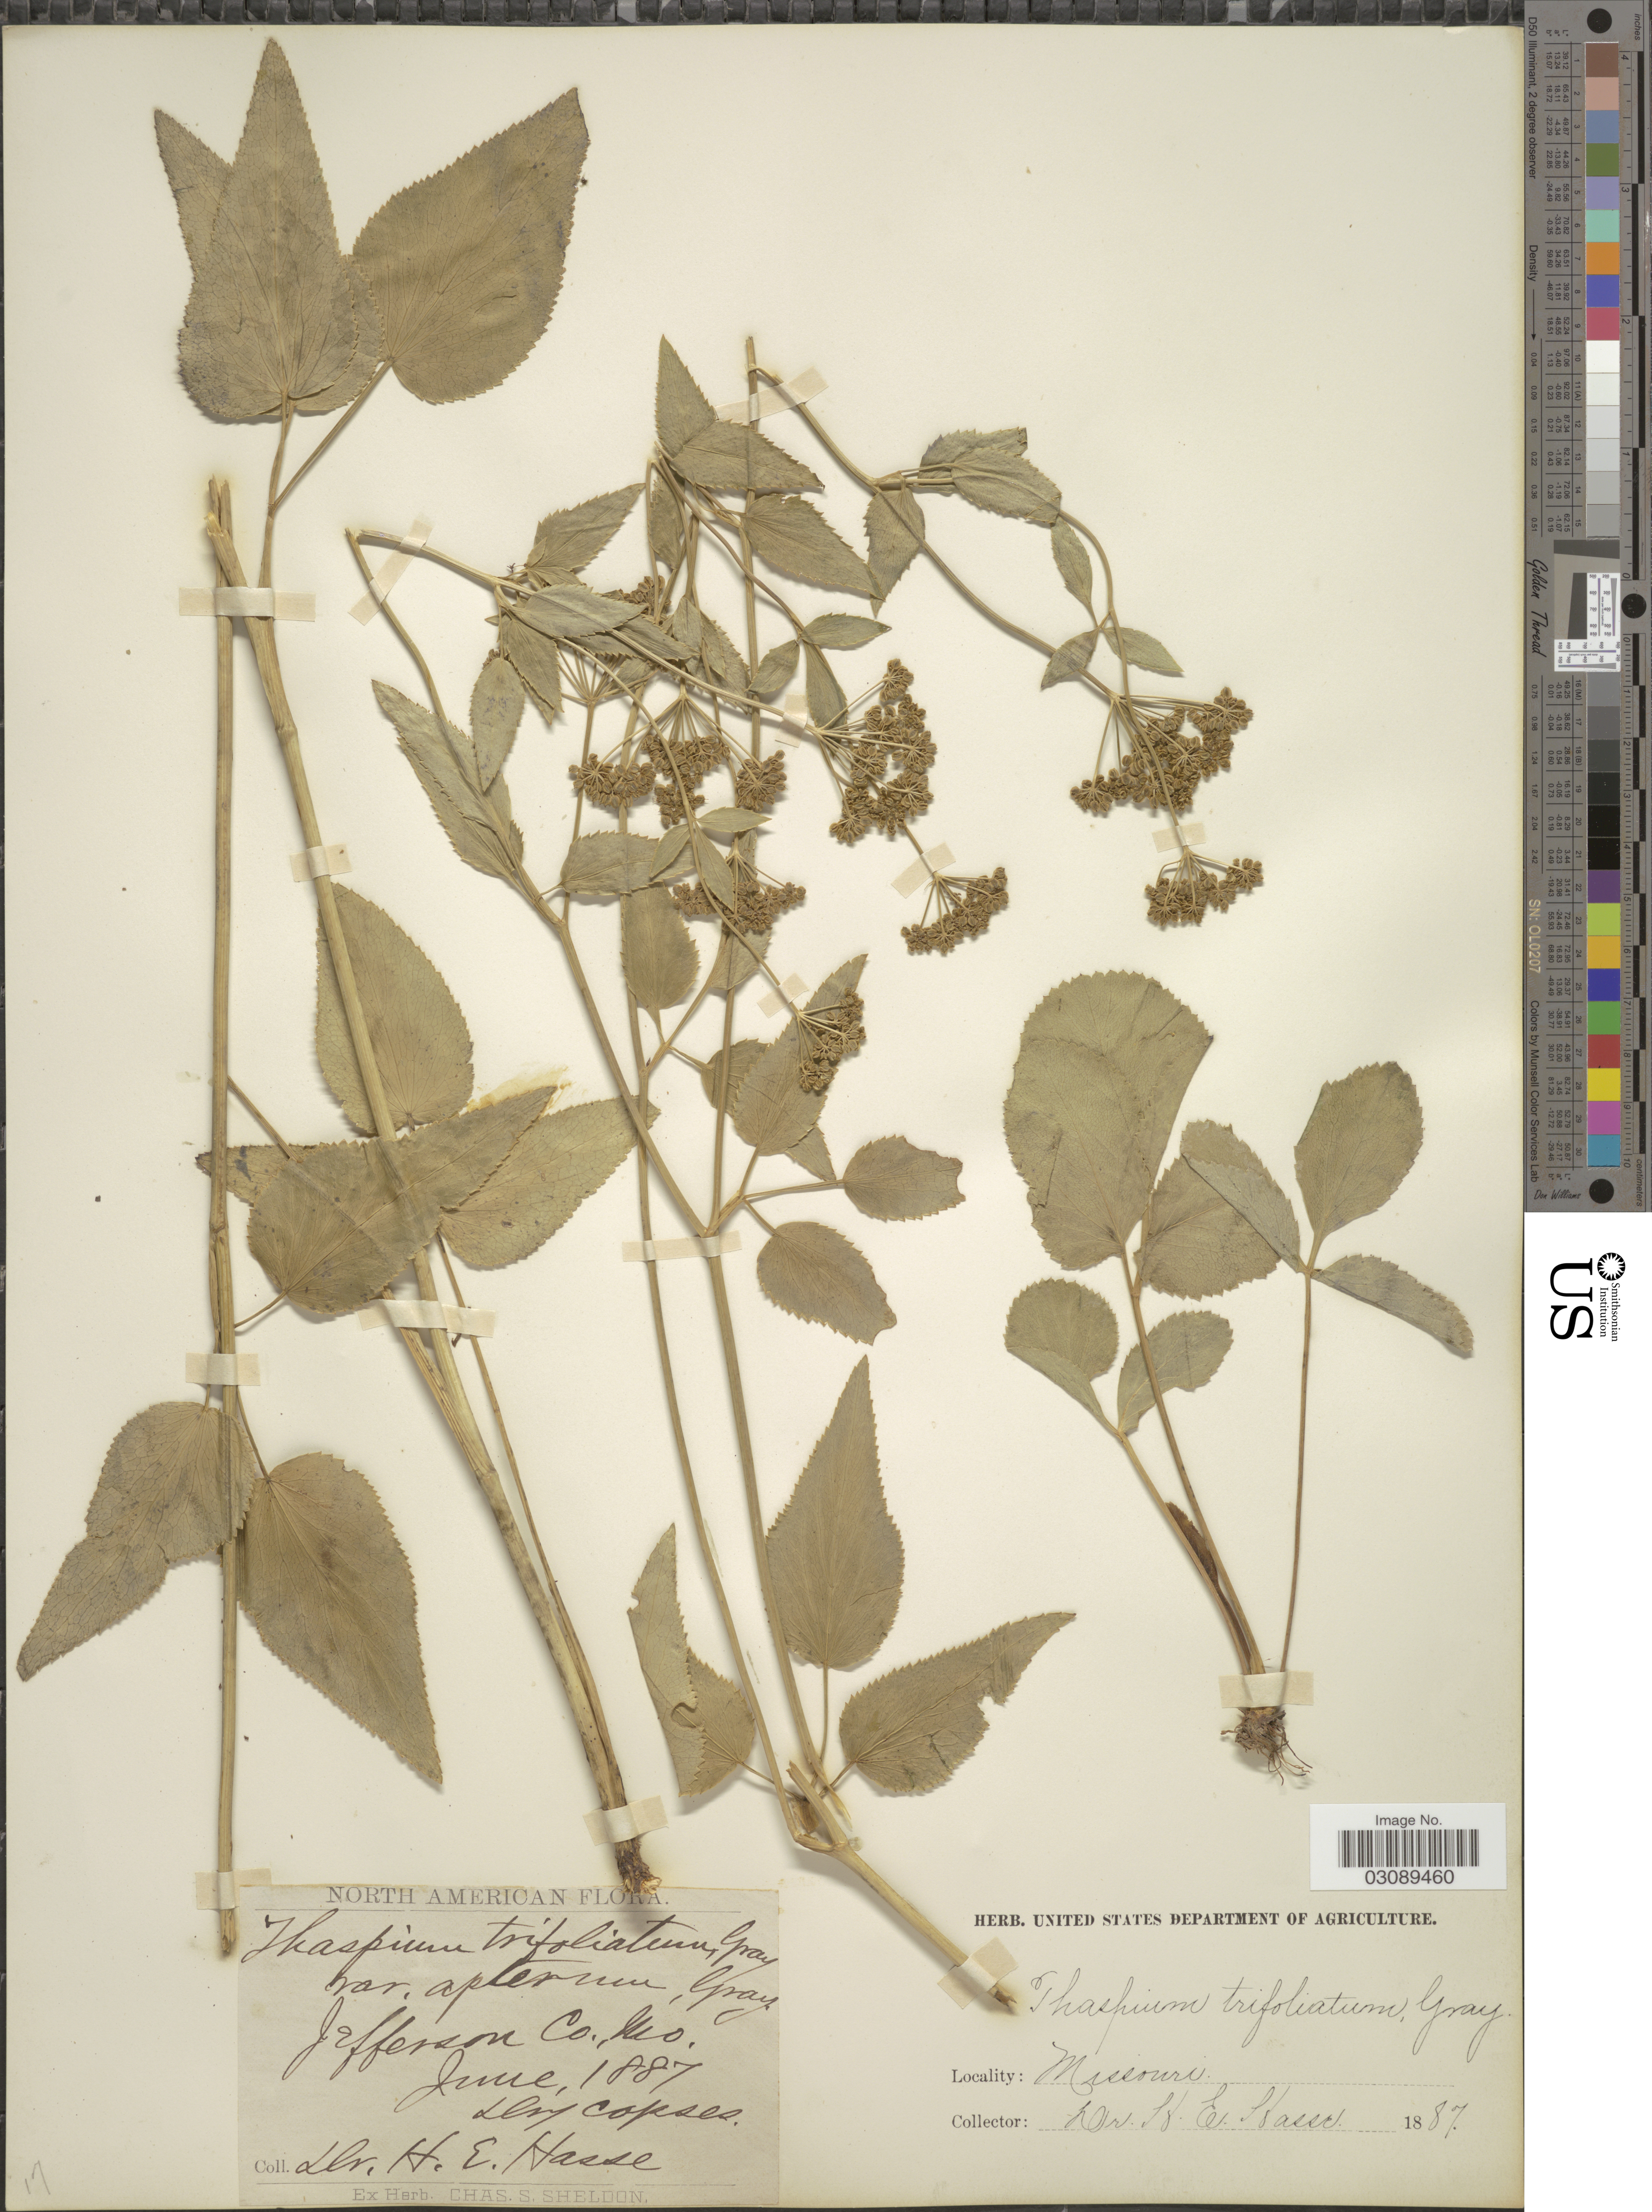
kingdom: Plantae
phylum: Tracheophyta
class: Magnoliopsida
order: Apiales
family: Apiaceae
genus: Thaspium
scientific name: Thaspium aureum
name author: (L.) Nutt.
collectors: H. E. Hasse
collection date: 1887-06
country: United States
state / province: Missouri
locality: Jefferson Co.